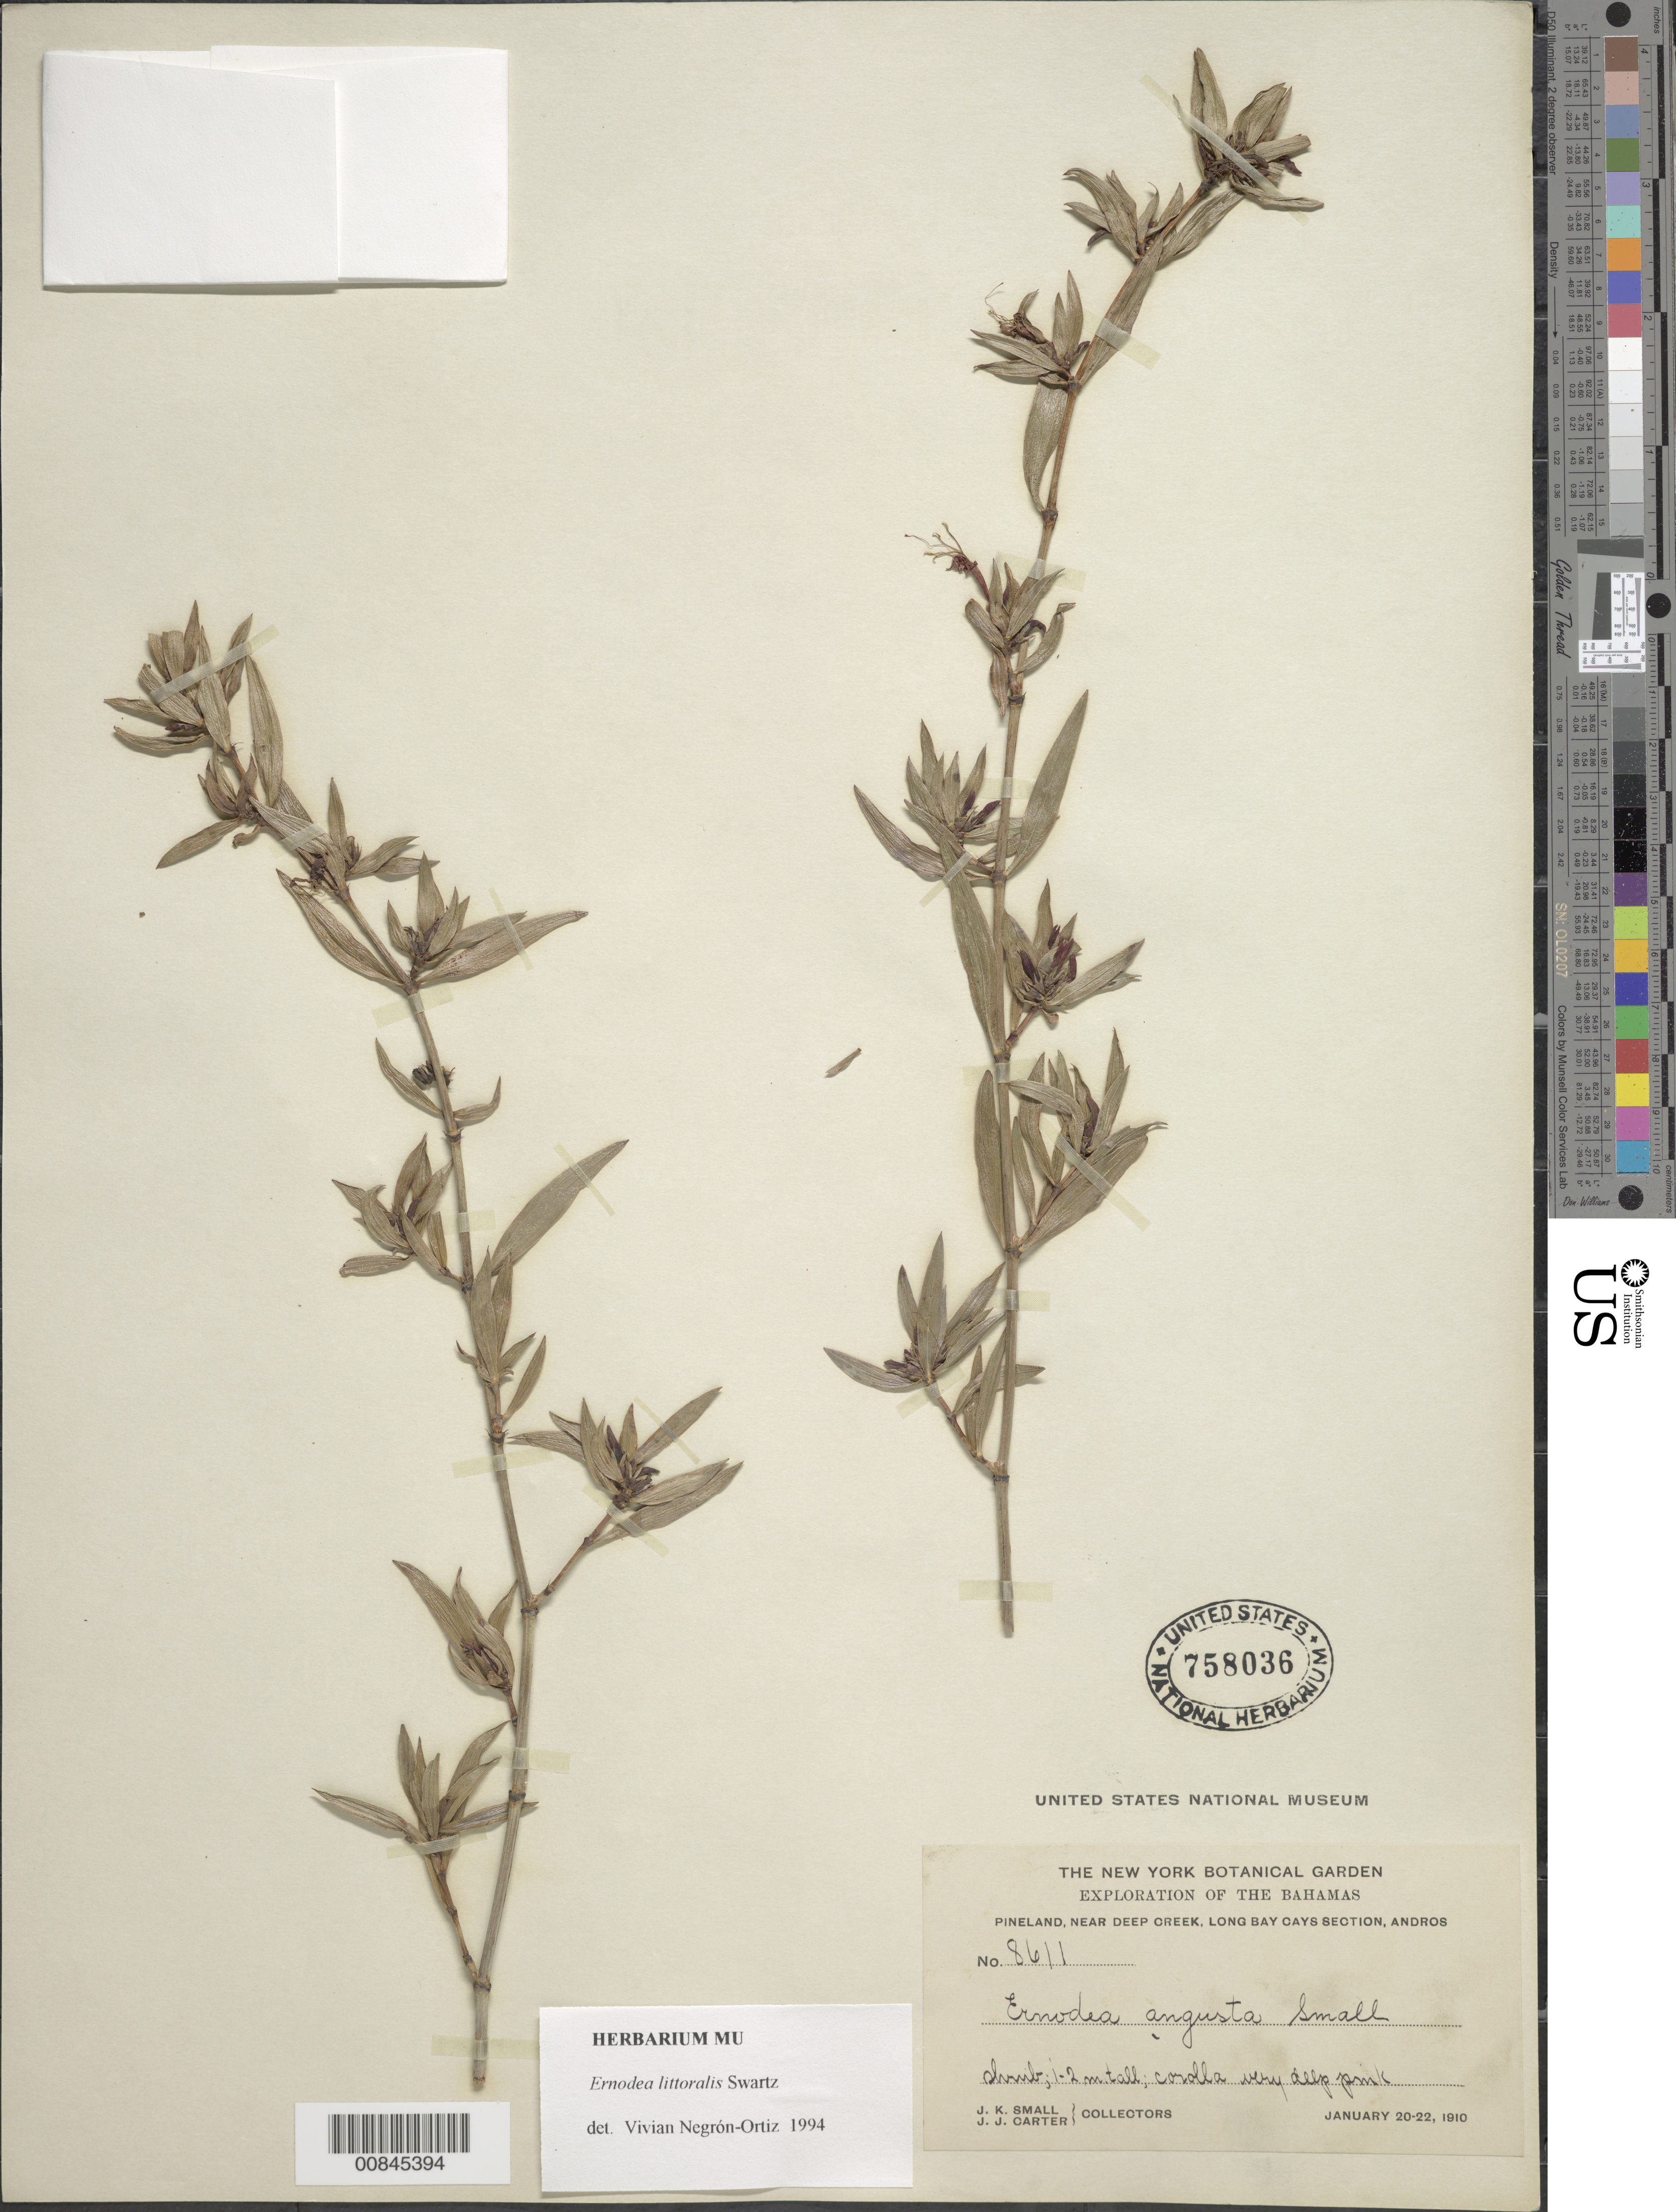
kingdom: Plantae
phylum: Tracheophyta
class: Magnoliopsida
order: Gentianales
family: Rubiaceae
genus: Ernodea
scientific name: Ernodea littoralis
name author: Sw.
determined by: Negrón-Ortiz, V.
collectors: J. K. Small & J. J. Carter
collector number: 8611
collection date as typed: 20 Jan 1910 to 22 Jan 1910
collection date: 1910-01-20/1910-01-22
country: Bahamas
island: Andros Island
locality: Near Deep Creek, Long Bay Cays Section, Andros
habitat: Pineland near creek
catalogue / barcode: US 758036